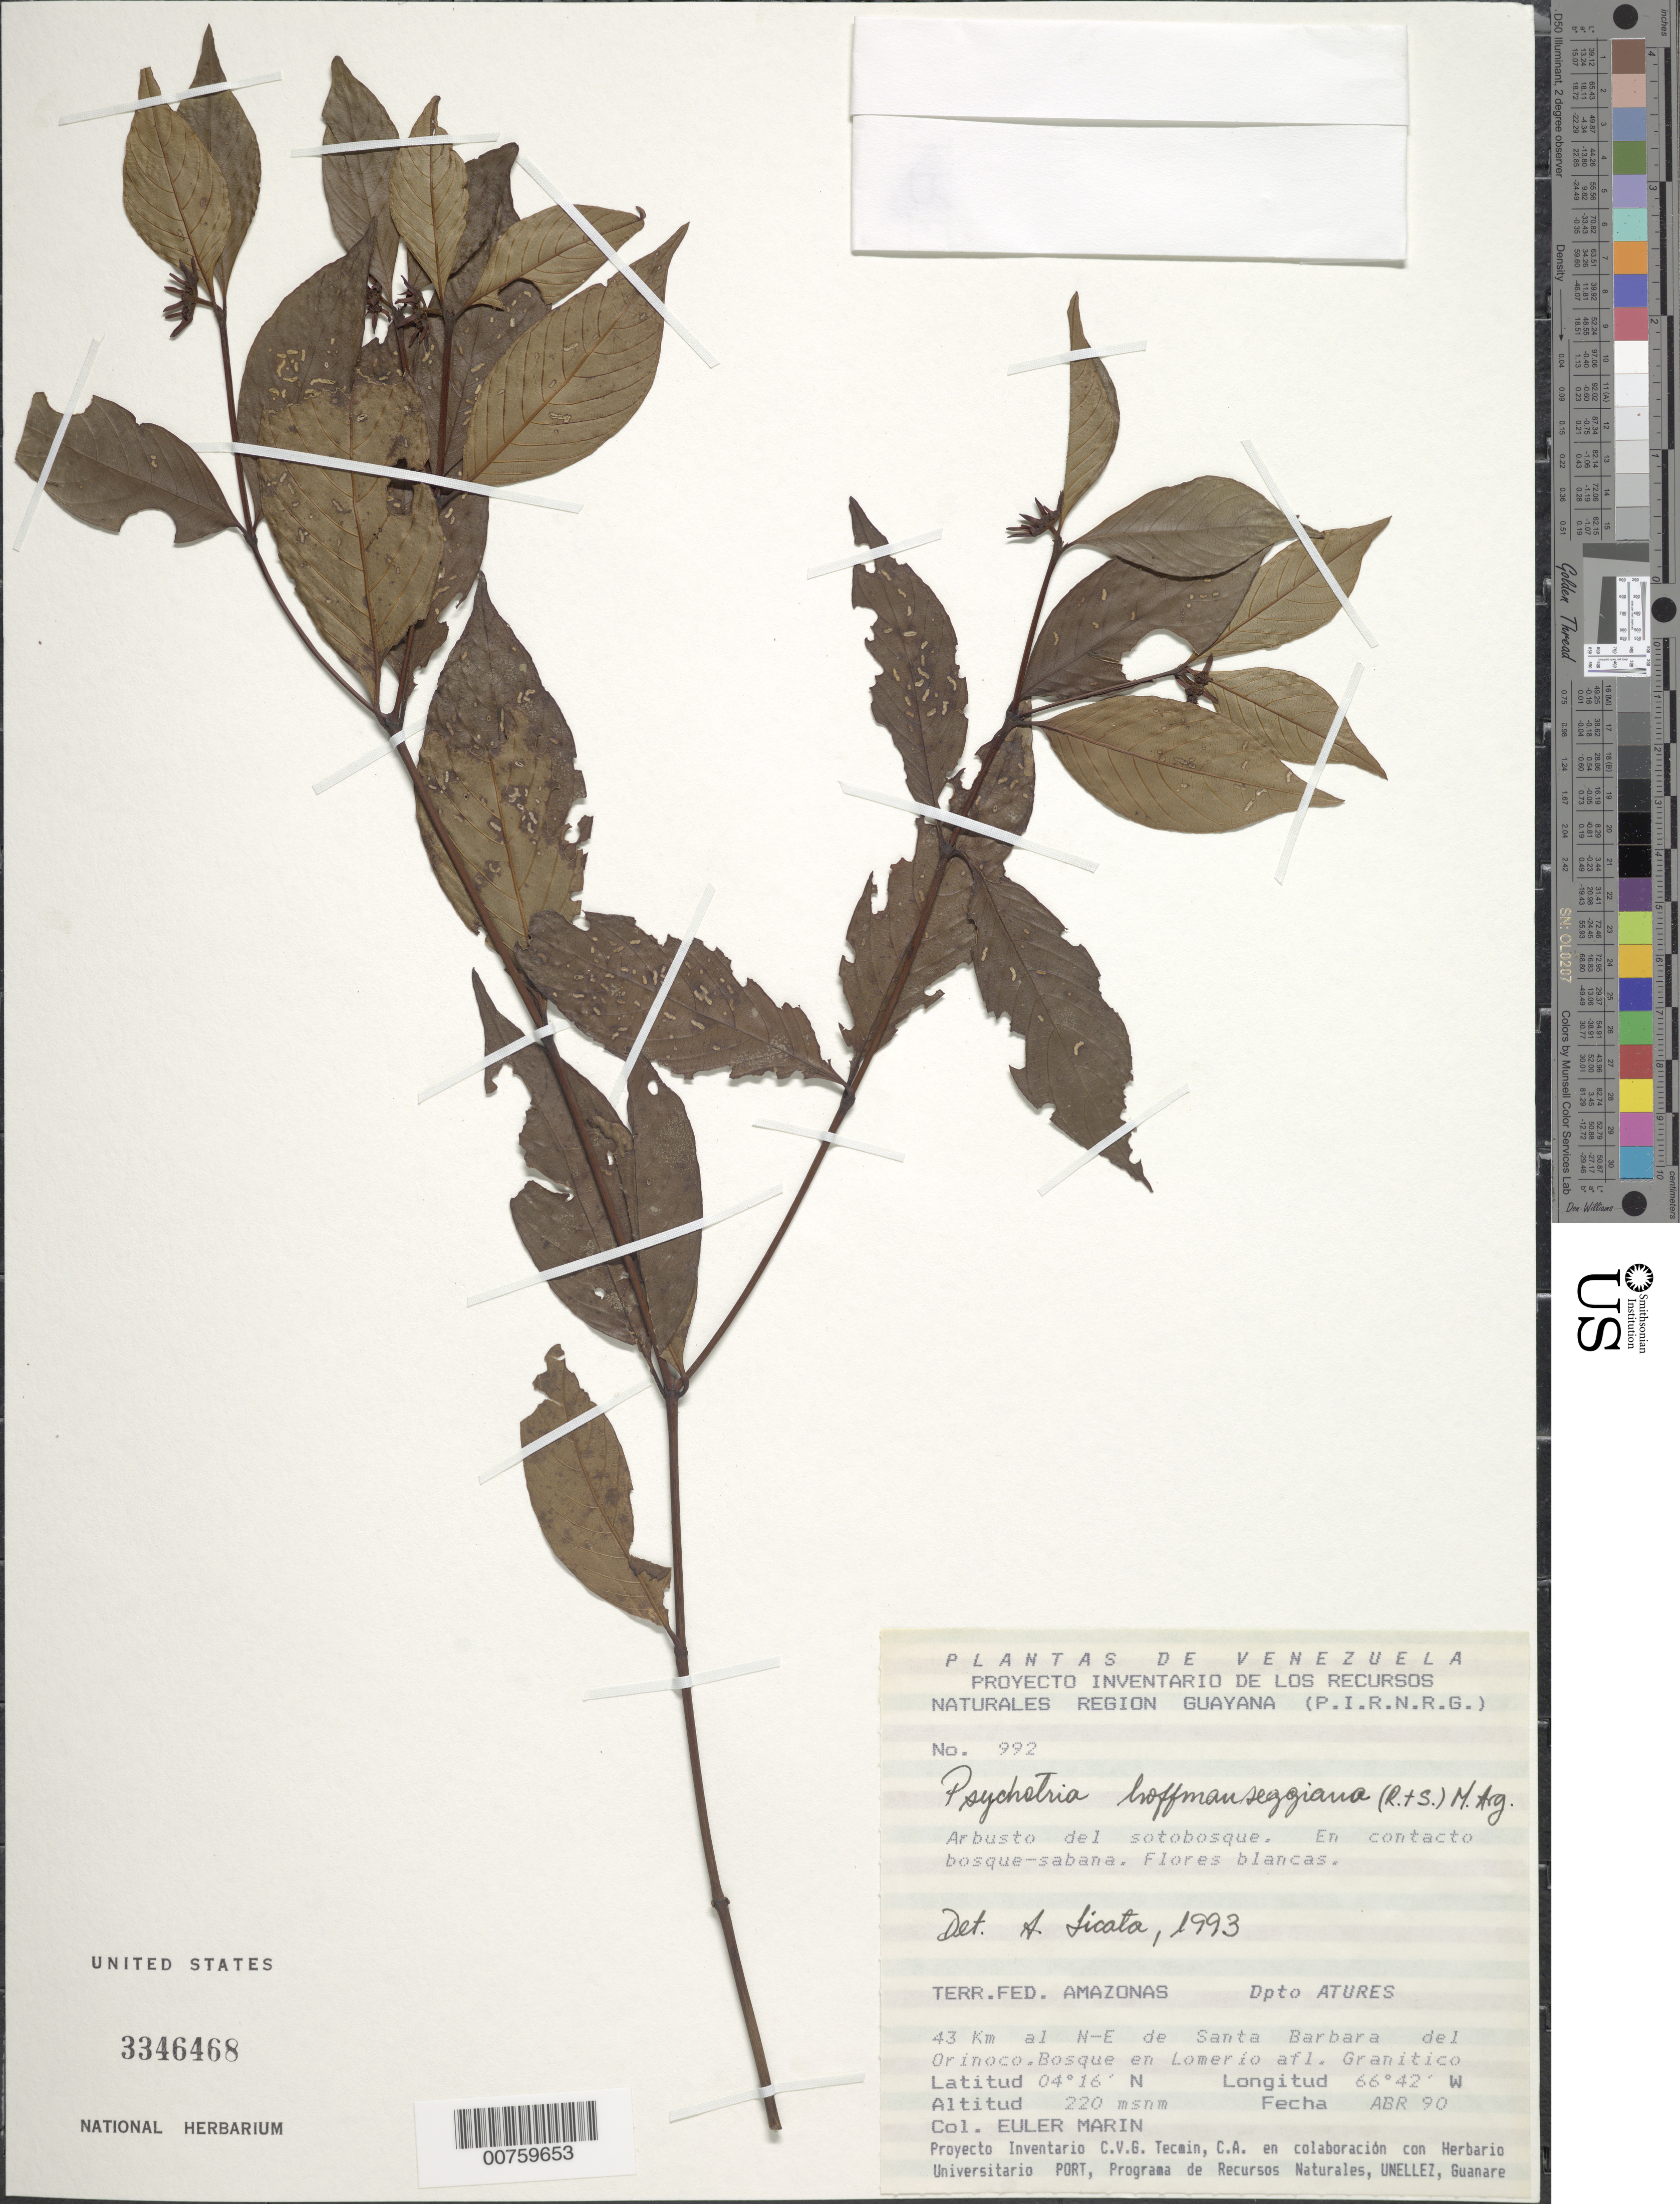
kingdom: Plantae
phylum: Tracheophyta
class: Magnoliopsida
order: Gentianales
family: Rubiaceae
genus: Psychotria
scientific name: Psychotria hoffmannseggiana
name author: (Willd. ex Roem. & Schult.) Müll. Arg.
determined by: Sicata, A.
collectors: E. Marin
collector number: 992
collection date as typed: Apr-90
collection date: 1990-04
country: Venezuela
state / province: Amazonas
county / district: Atures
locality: Santa Barbara del Orinoco, 43 km al NE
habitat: Sotobosque en contacto bosque-sabana; bosque en lomerio afl granitico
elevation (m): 220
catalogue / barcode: US 3346468